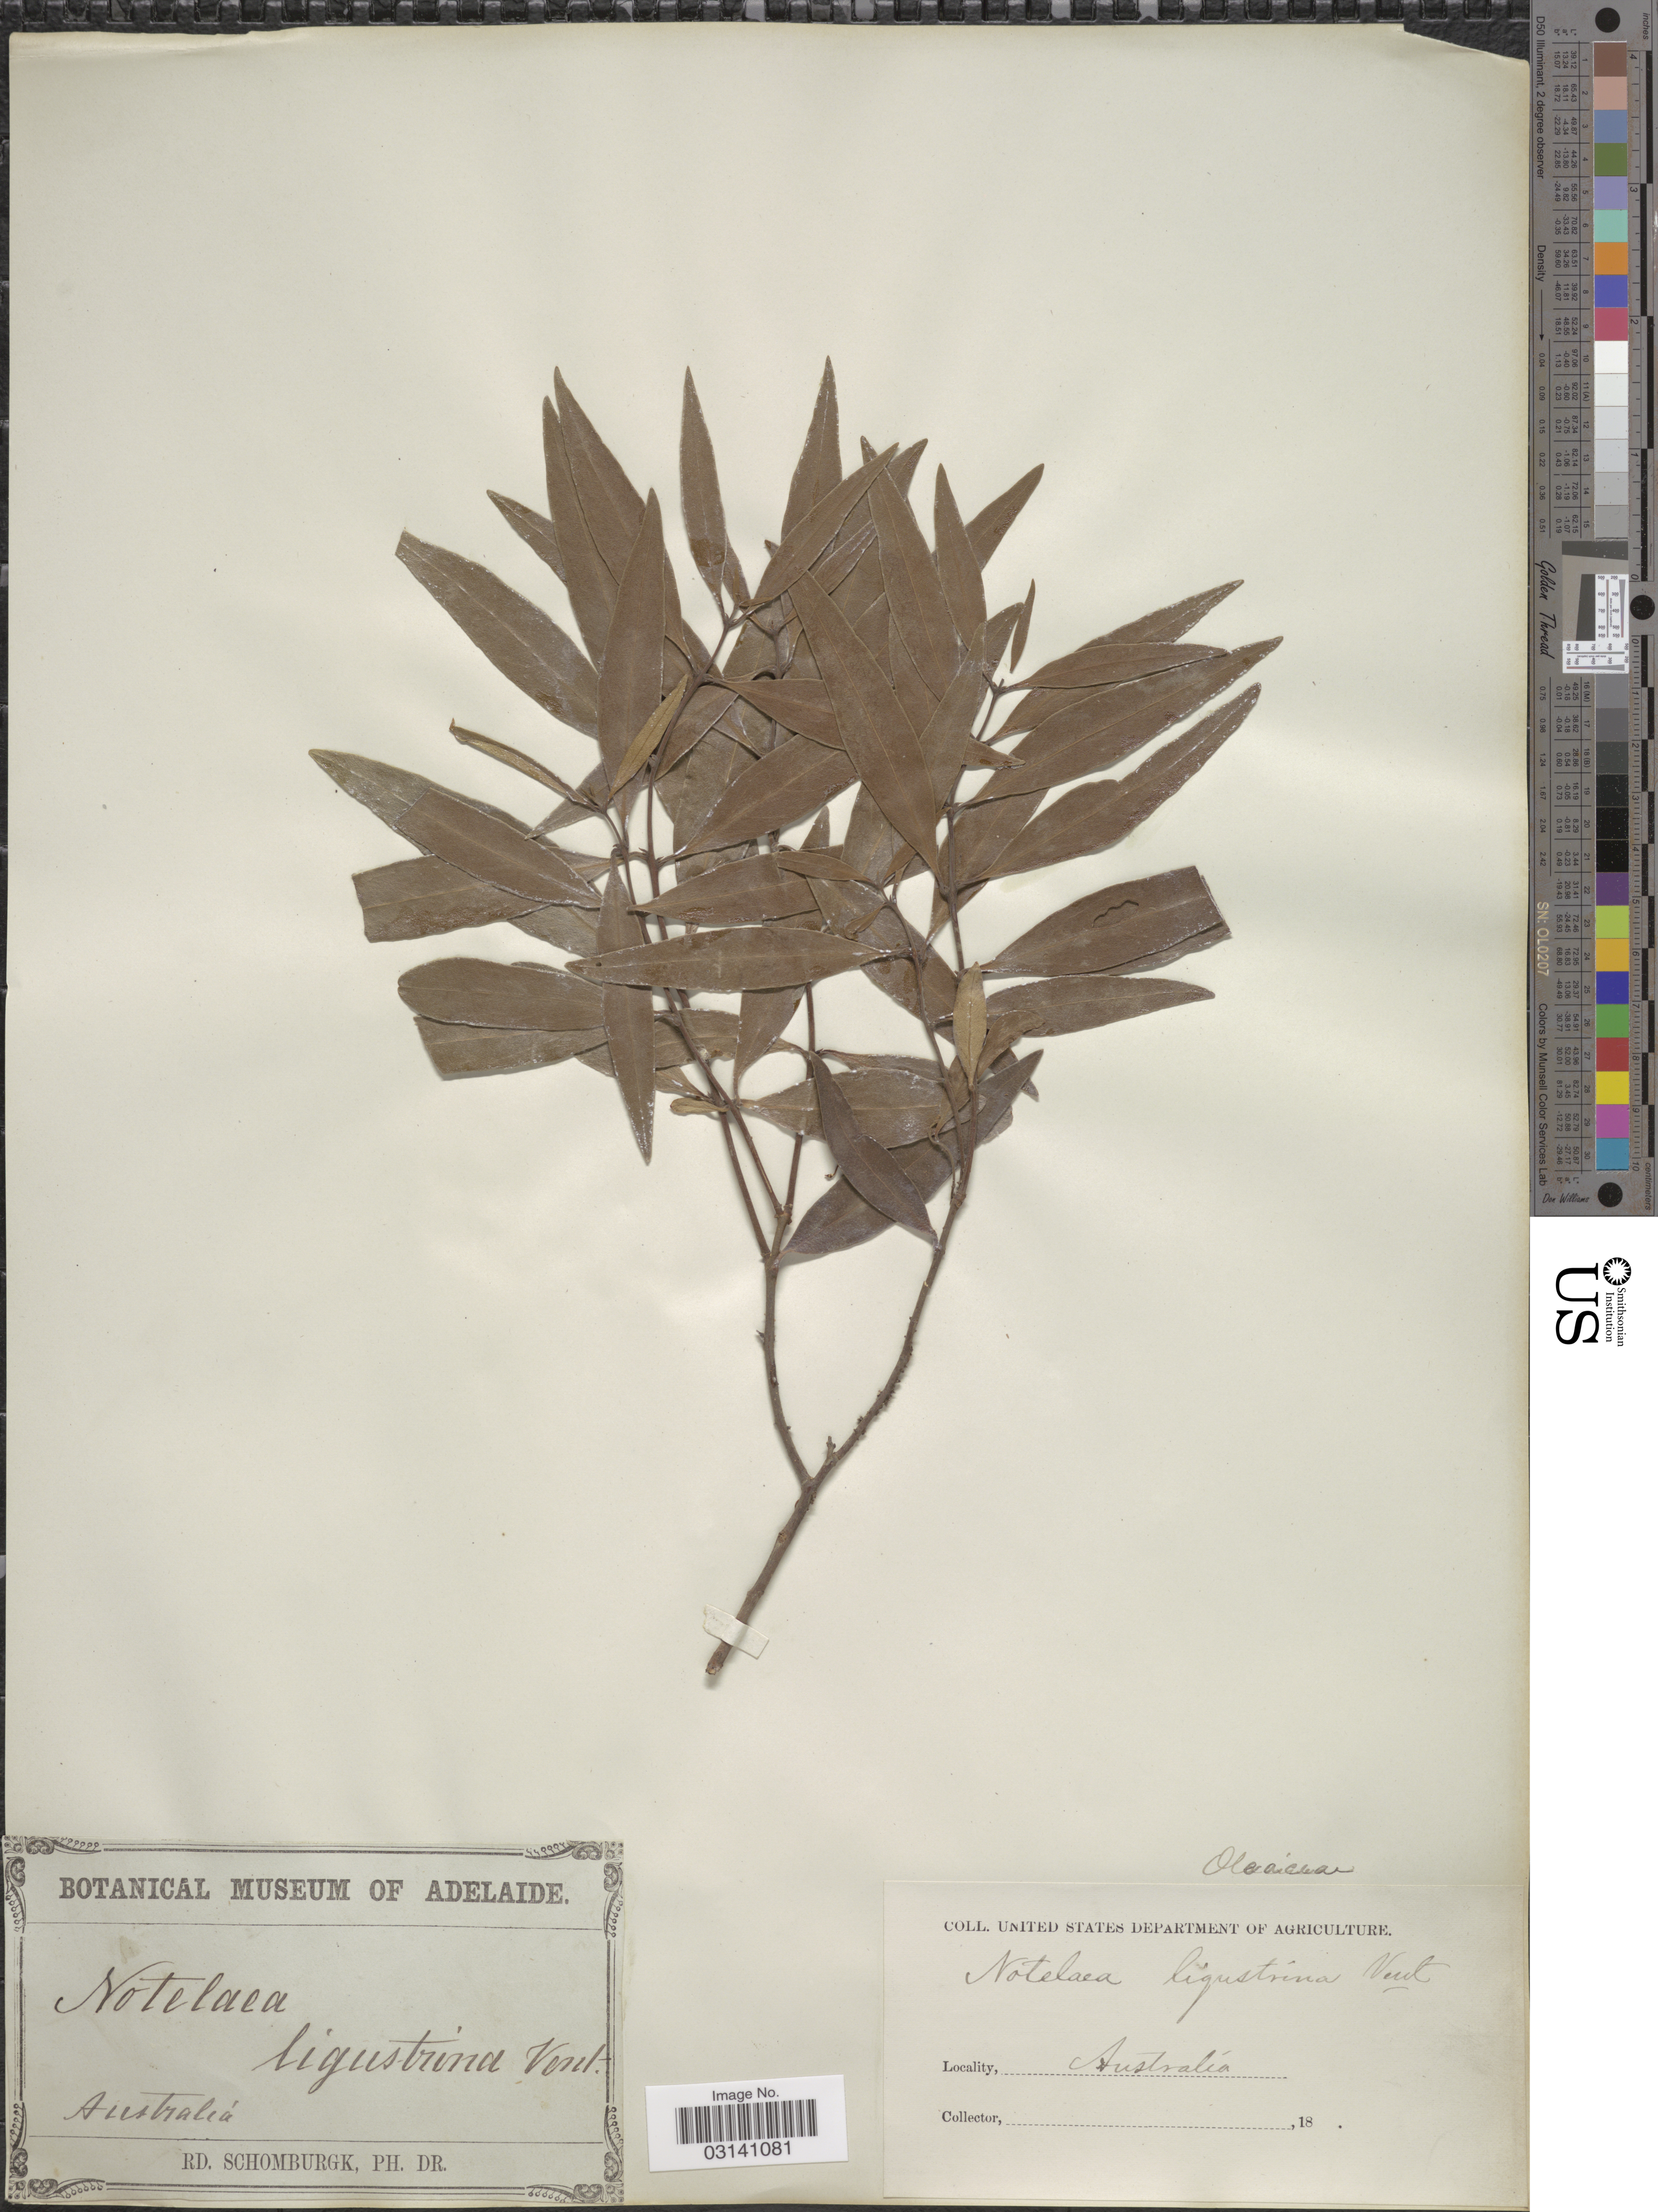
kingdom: Plantae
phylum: Tracheophyta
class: Magnoliopsida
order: Lamiales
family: Oleaceae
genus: Notelaea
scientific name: Notelaea ligustrina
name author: Vent.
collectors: M. R. Schomburgk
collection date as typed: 18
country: Australia